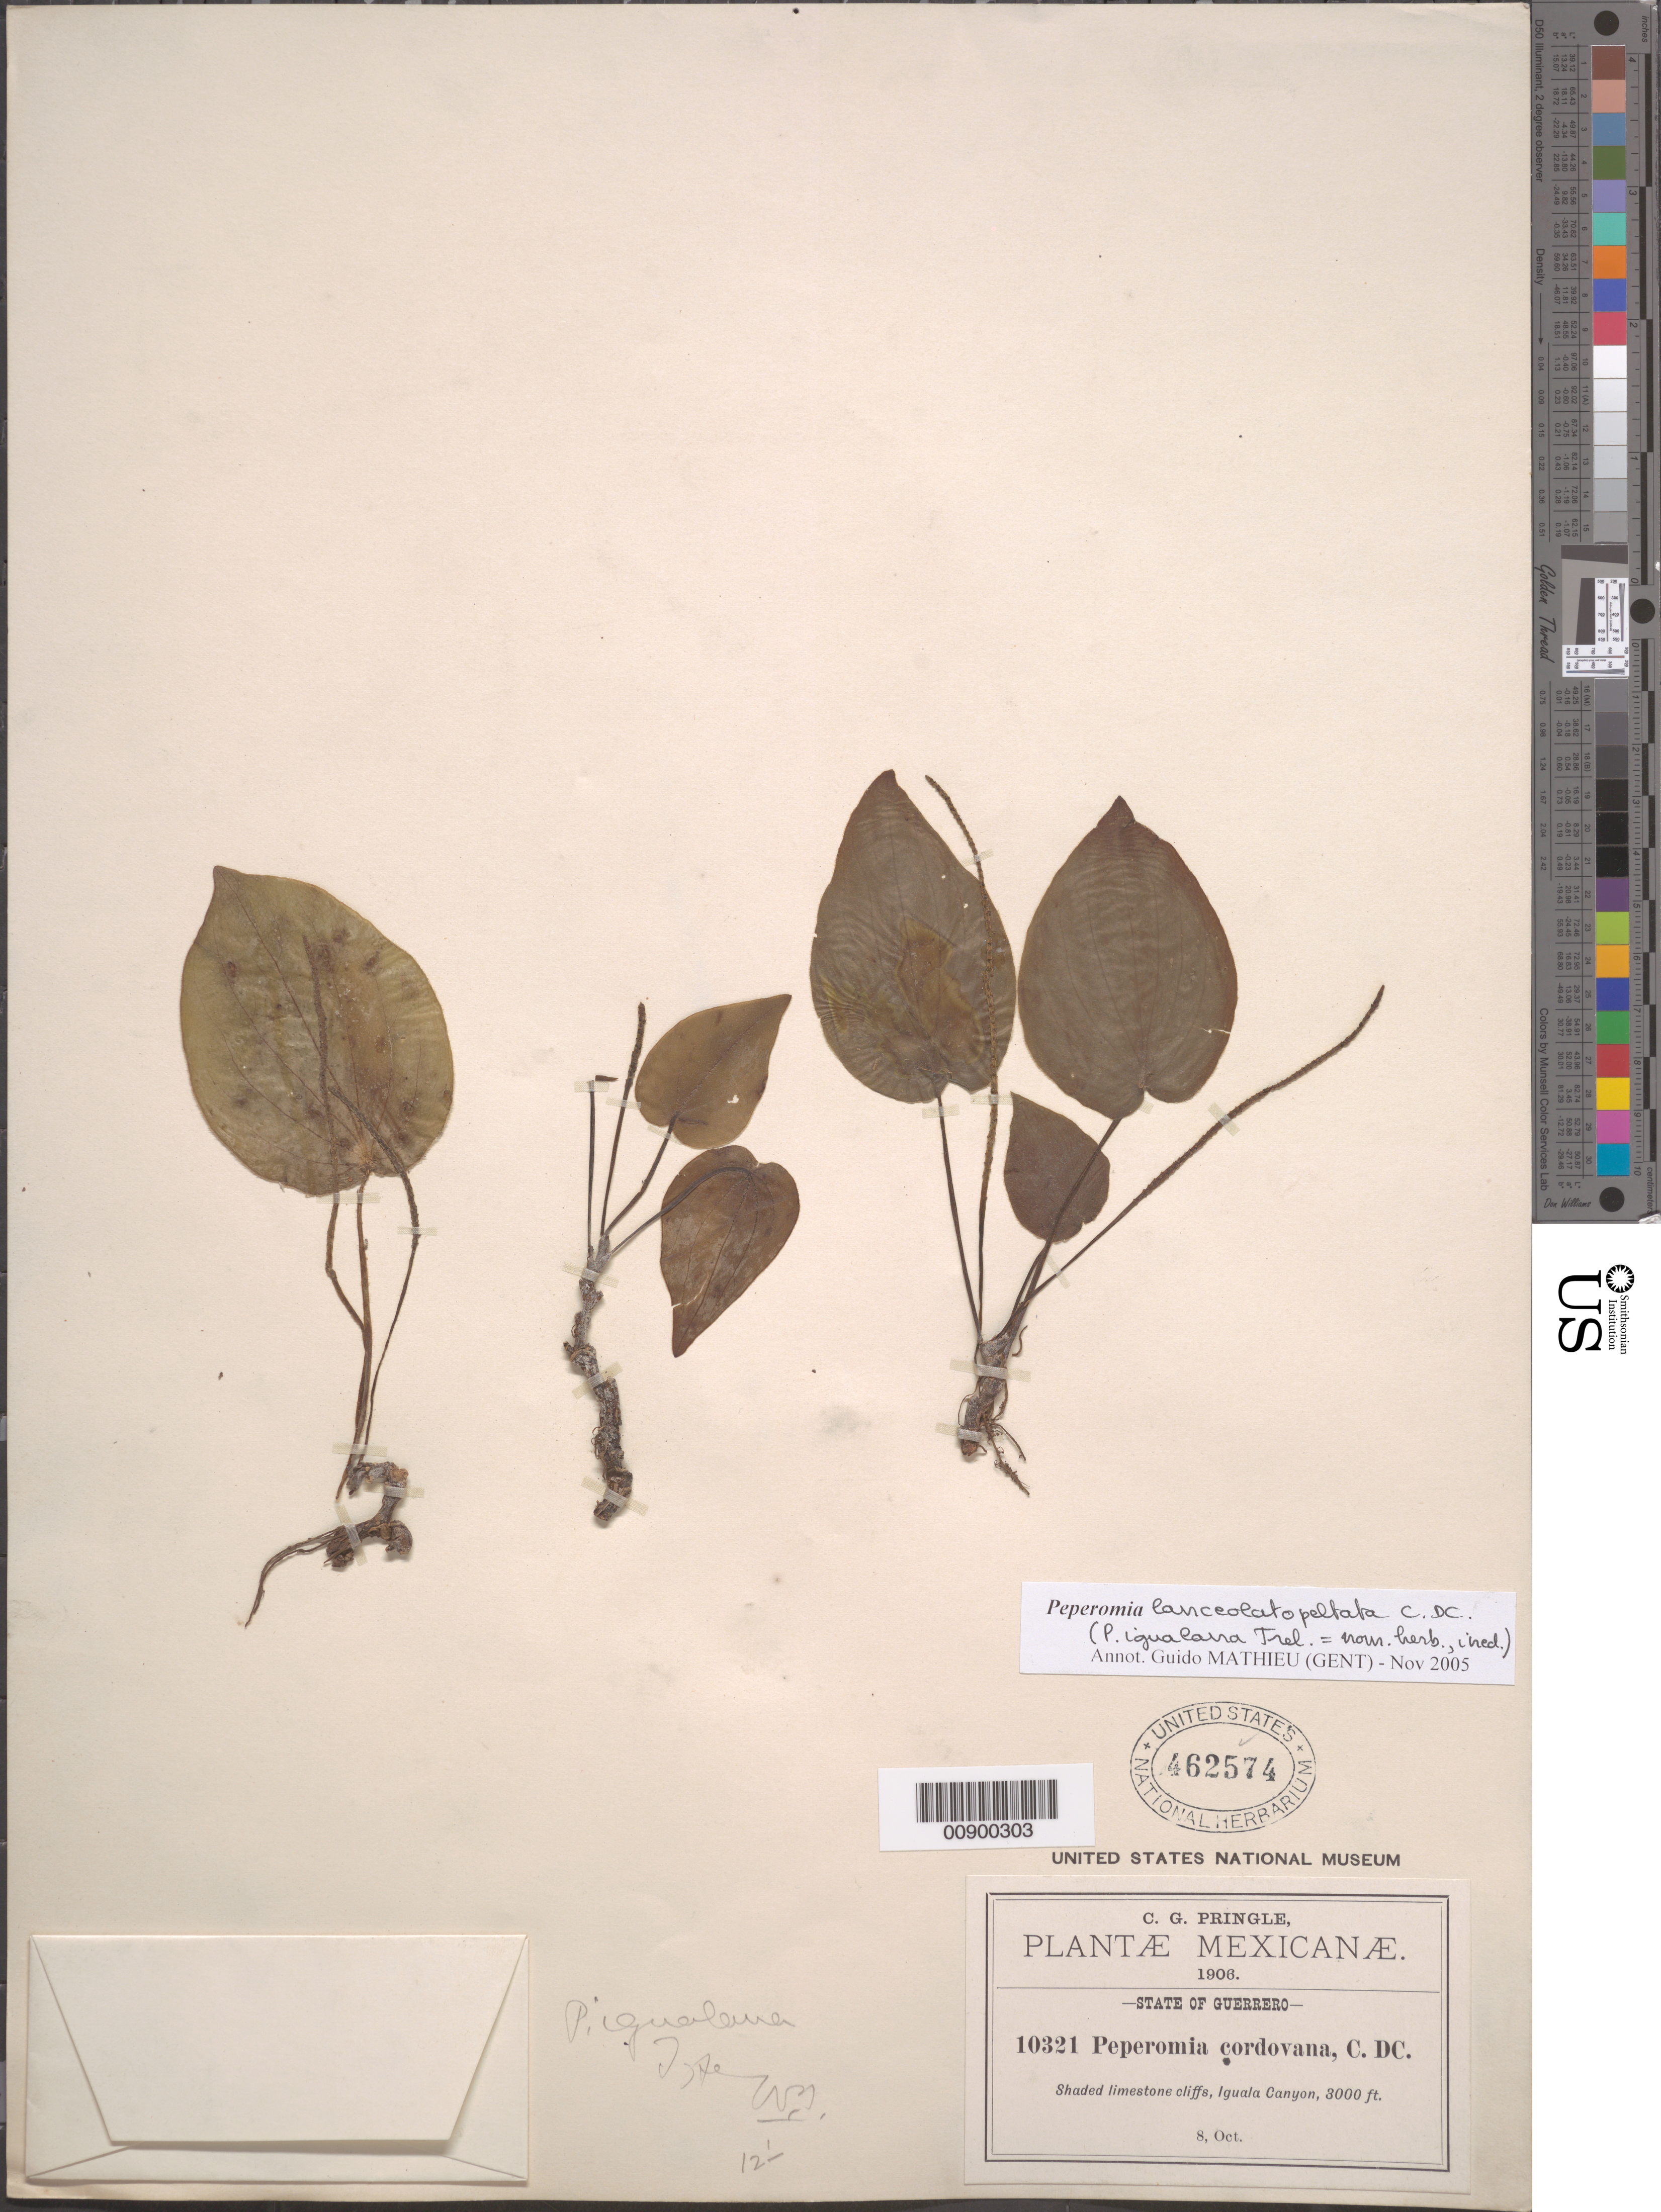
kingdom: Plantae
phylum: Tracheophyta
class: Magnoliopsida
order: Piperales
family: Piperaceae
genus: Peperomia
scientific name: Peperomia lanceolatopeltata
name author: C. DC.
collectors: C. G. Pringle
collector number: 10321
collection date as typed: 08 Oct 1906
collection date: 1906-10-08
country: Mexico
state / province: Guerrero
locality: Iguala Canyon, State of Guerrero.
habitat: Shaded limestone cliffs.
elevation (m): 914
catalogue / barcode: US 462574